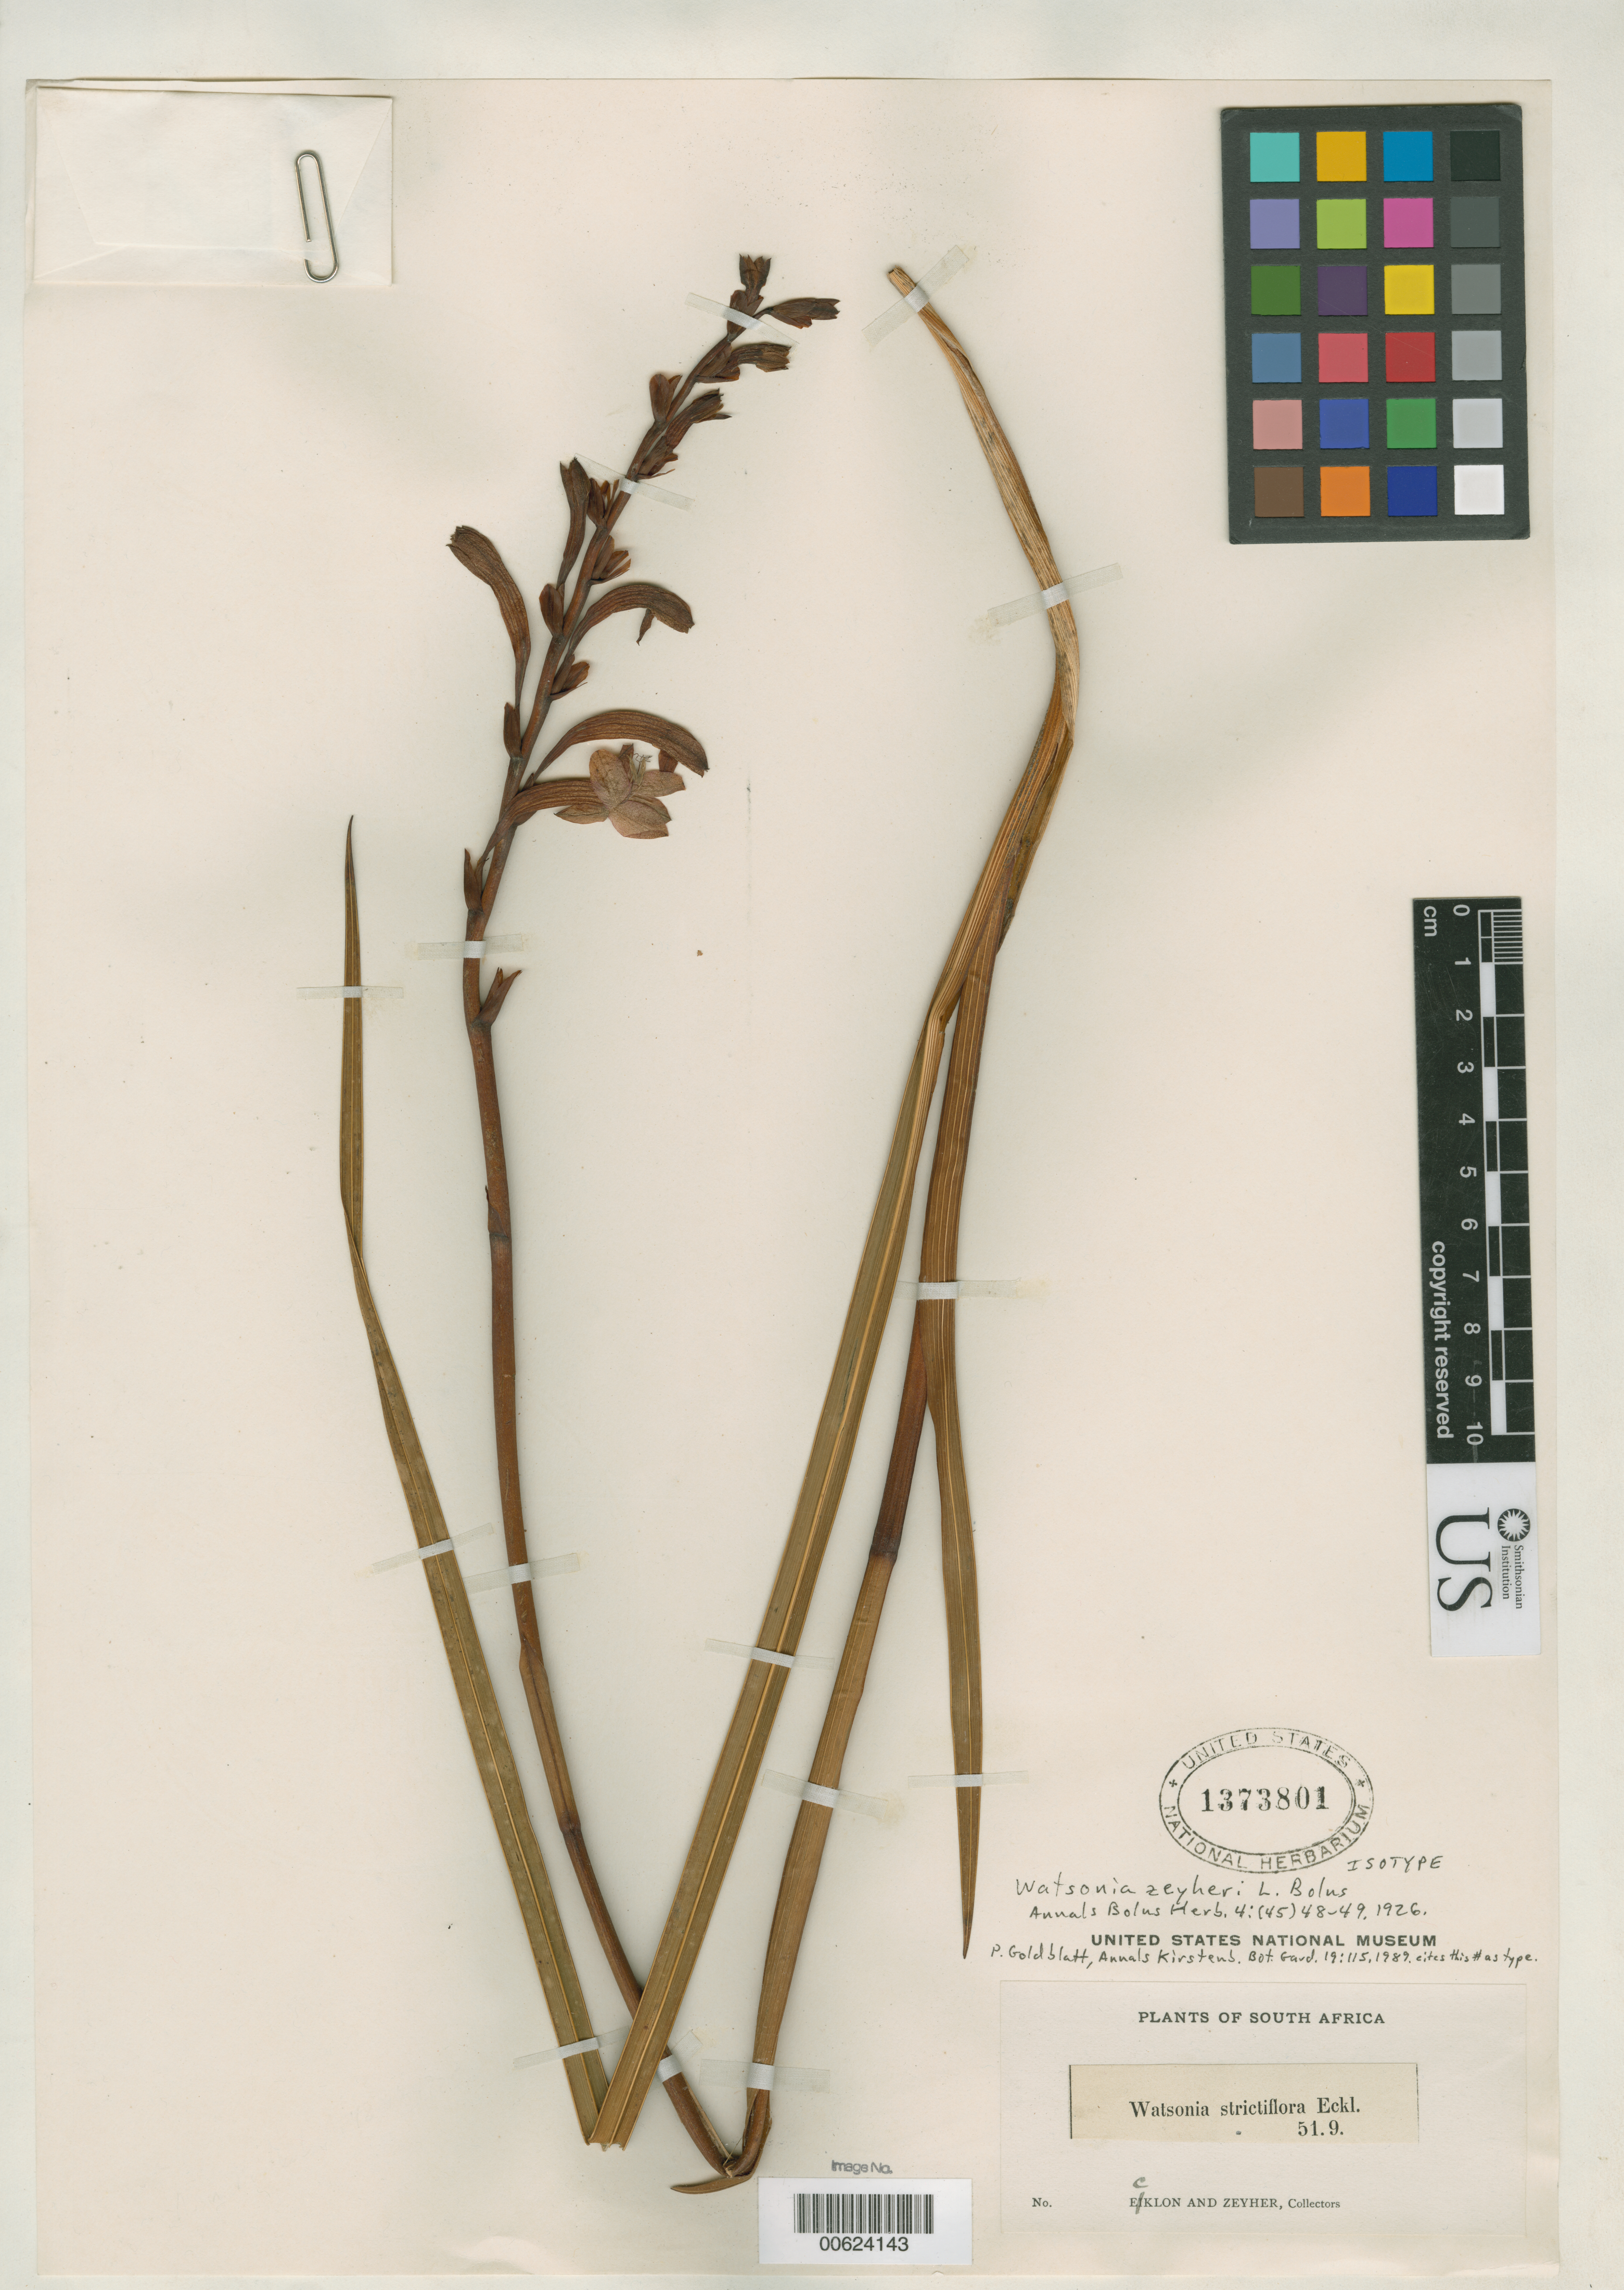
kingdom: Plantae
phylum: Tracheophyta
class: Liliopsida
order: Asparagales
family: Iridaceae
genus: Watsonia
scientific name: Watsonia zeyheri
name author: L. Bolus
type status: Isotype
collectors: C. F. Ecklon & C. Zeyher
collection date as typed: Sep 1851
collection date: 1851-09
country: South Africa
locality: Cape Caledon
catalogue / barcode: US 1373801